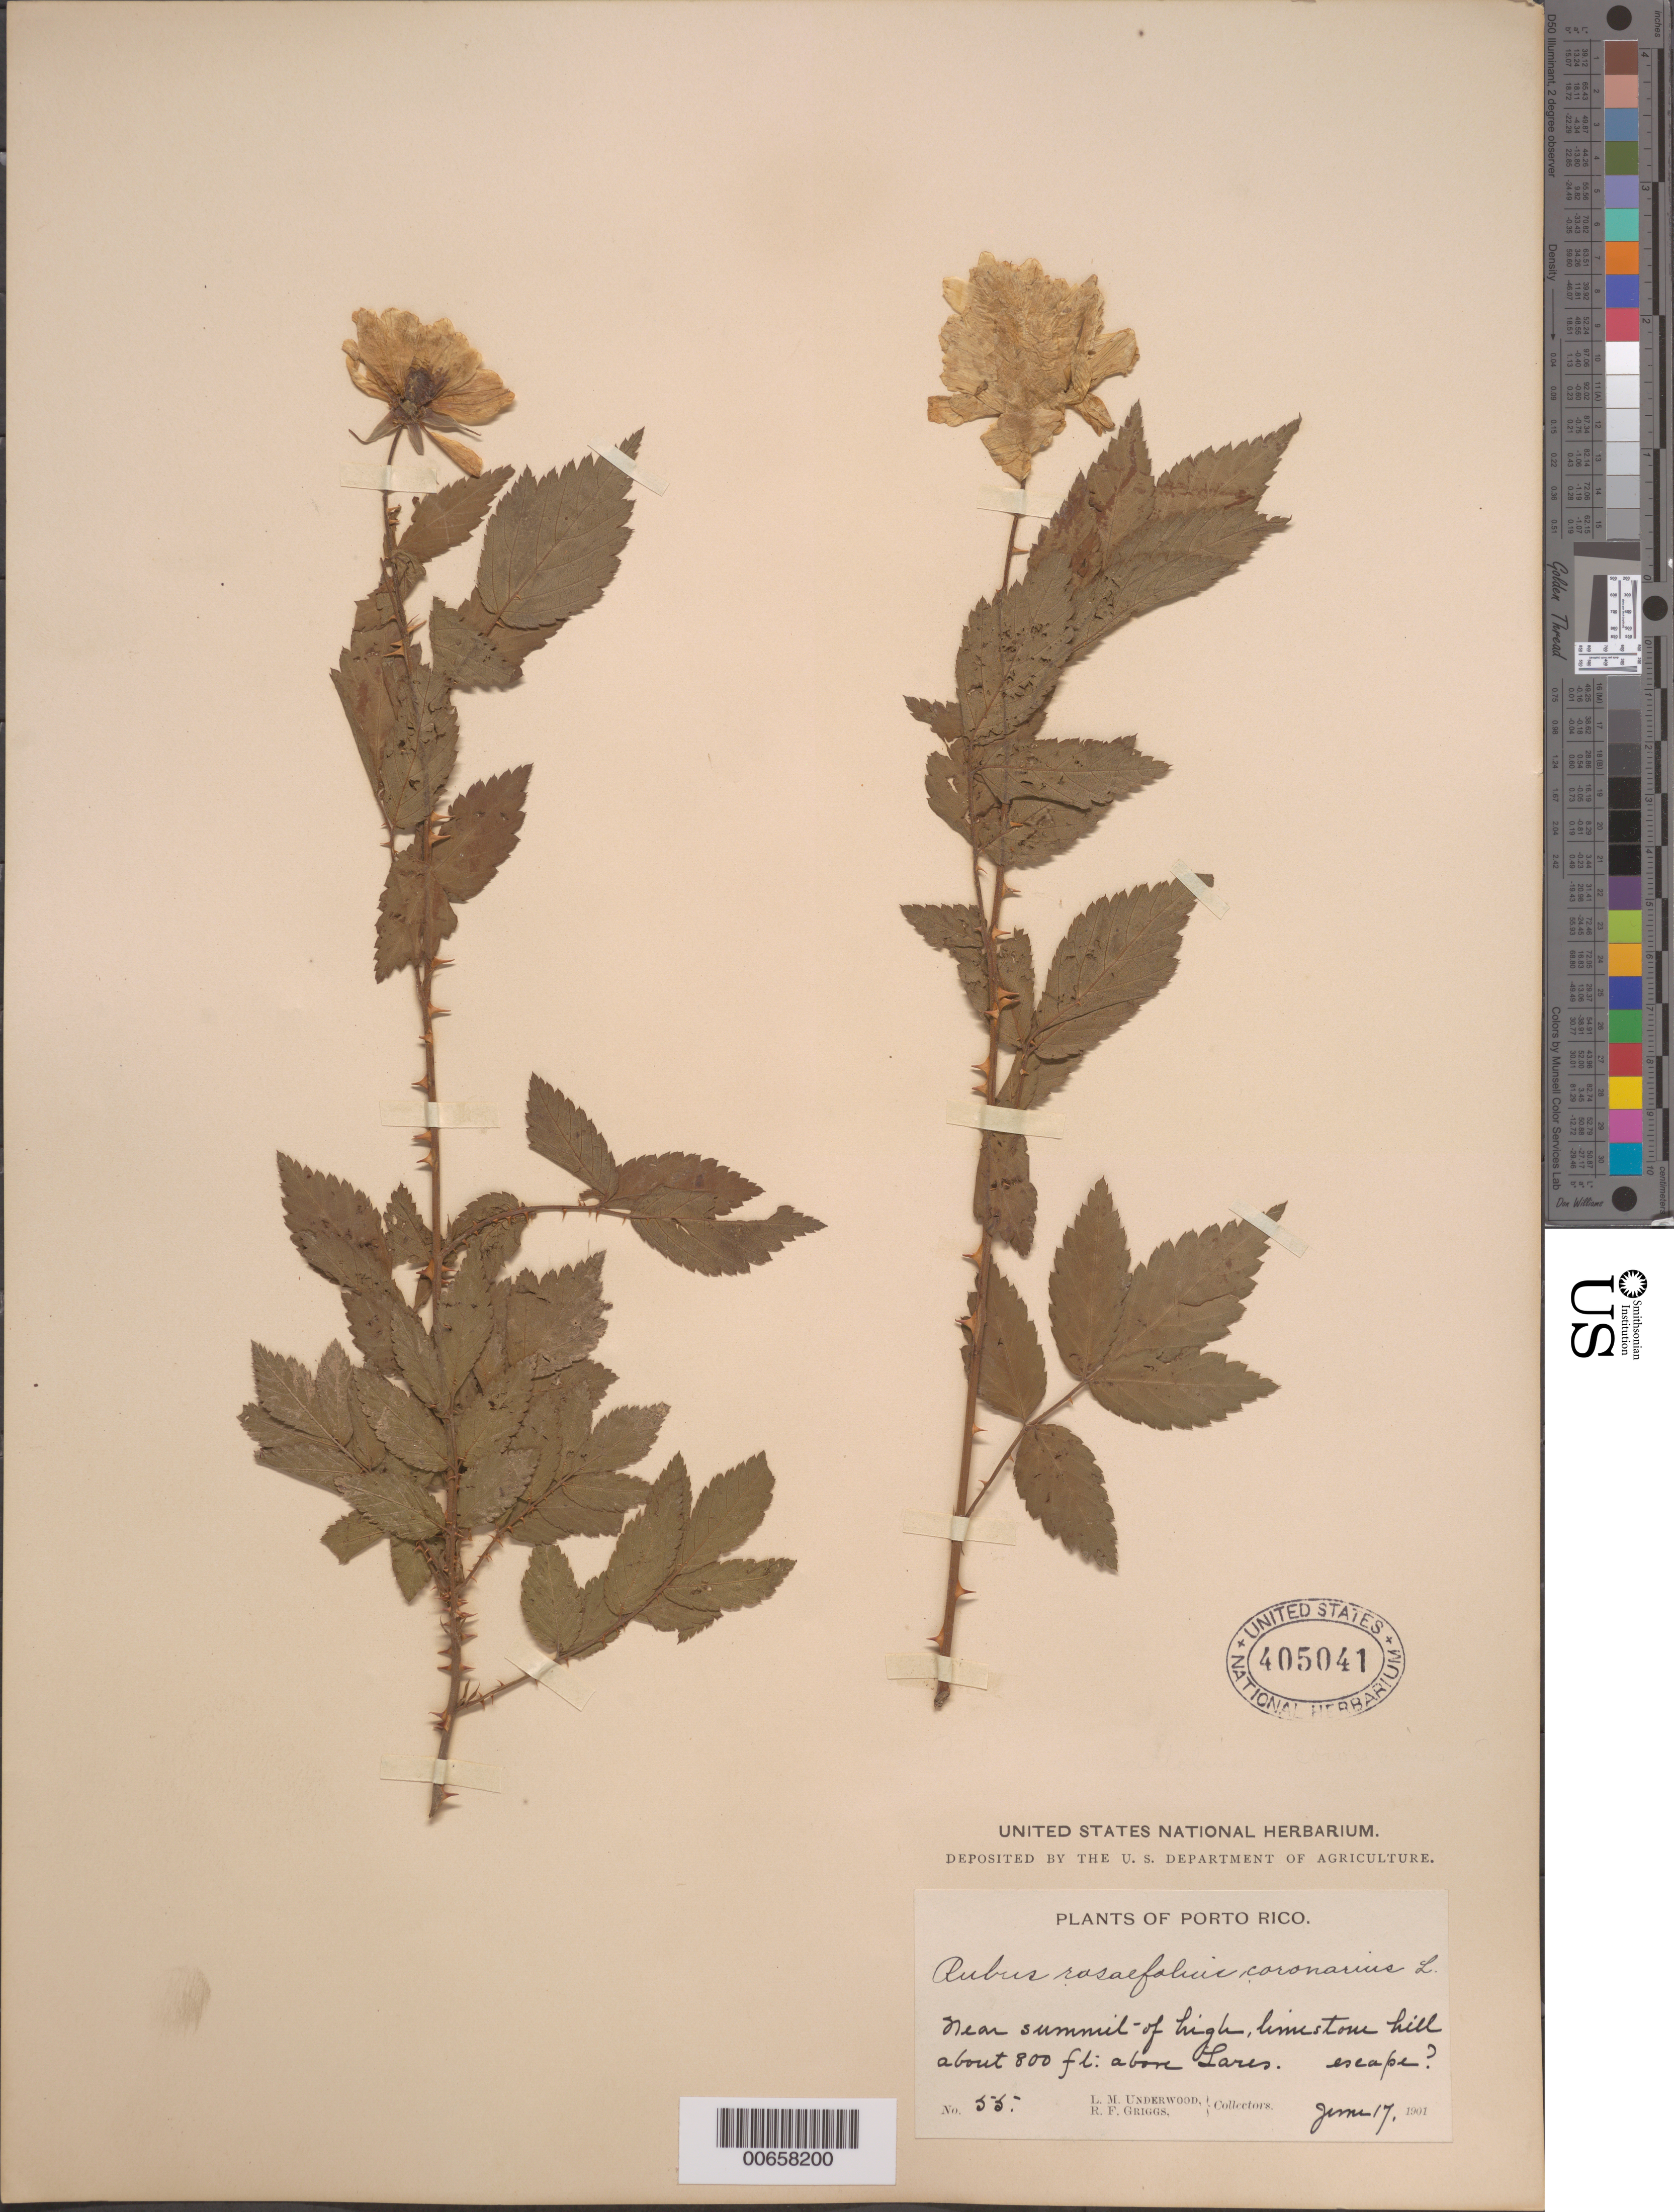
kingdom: Plantae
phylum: Tracheophyta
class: Magnoliopsida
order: Rosales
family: Rosaceae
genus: Rubus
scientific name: Rubus rosifolius var. coronarius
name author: (Sims) Kuntze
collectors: L. M. Underwood & R. F. Griggs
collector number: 55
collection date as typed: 17 Jun 1901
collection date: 1901-06-17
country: Puerto Rico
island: Greater Antilles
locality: Lares, above; near summit of high limestone hill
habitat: Near summit of high limestone hill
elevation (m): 244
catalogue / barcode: US 405041